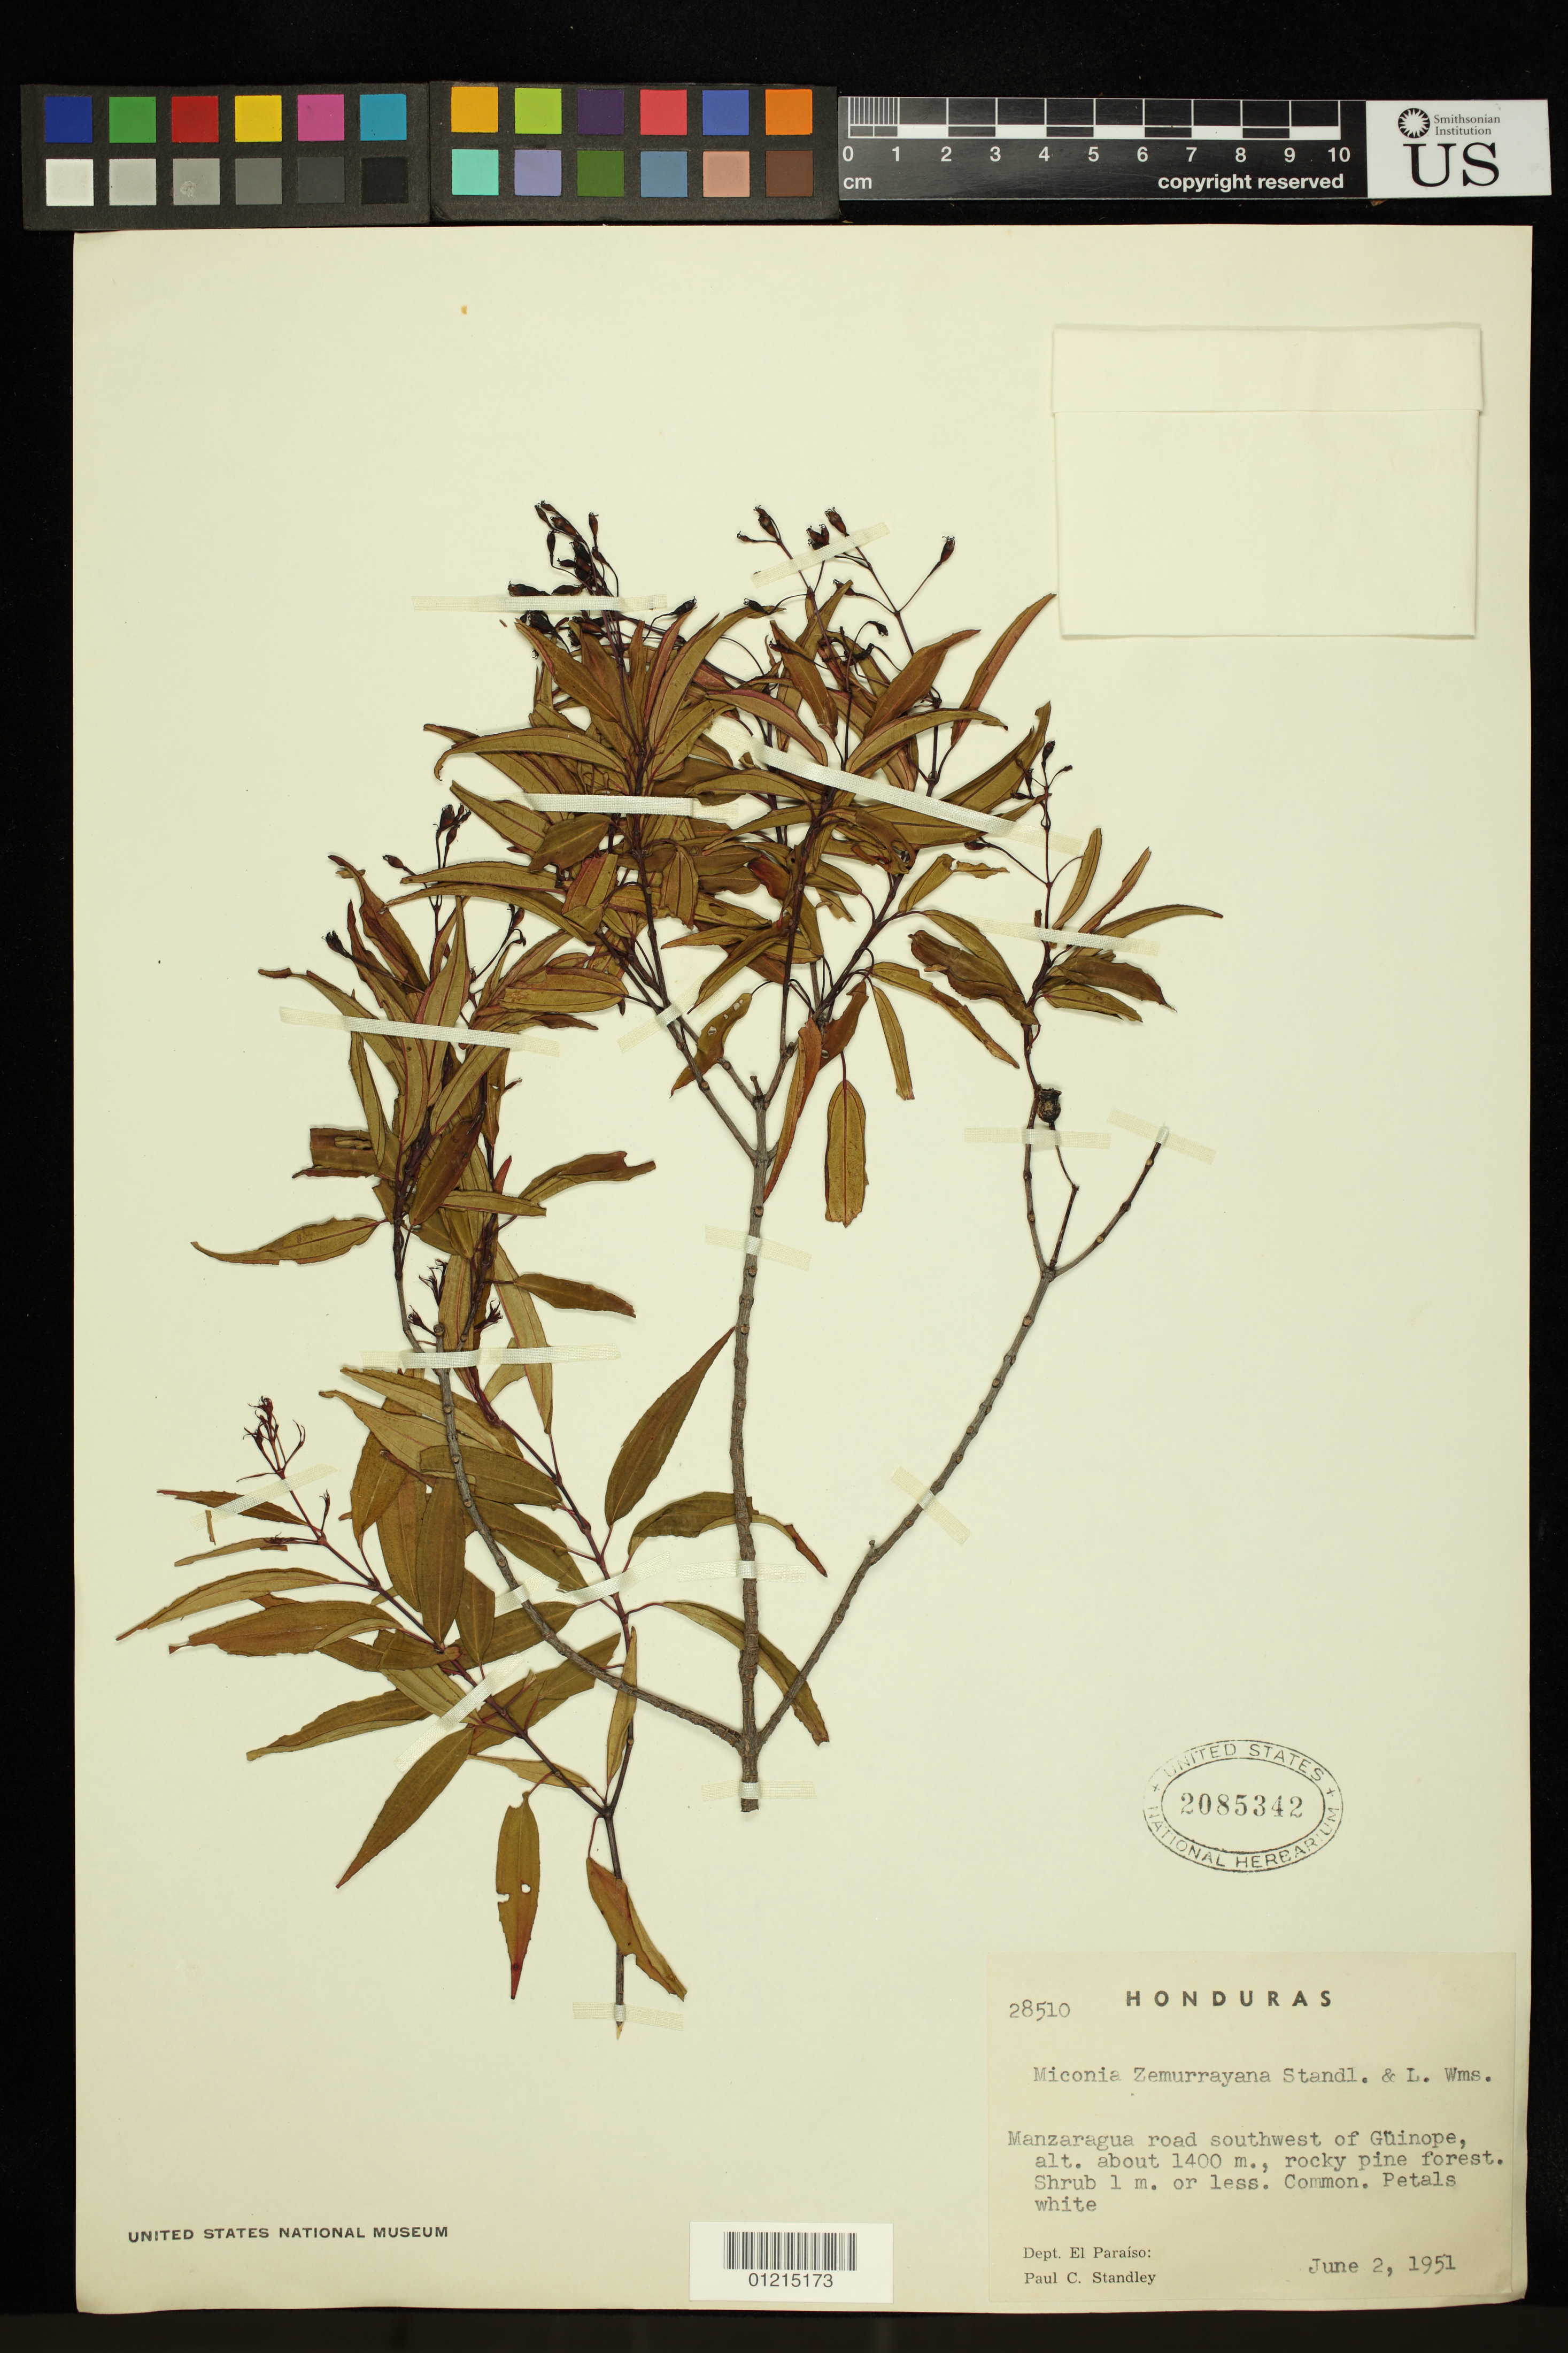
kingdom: Plantae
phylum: Tracheophyta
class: Magnoliopsida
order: Myrtales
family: Melastomataceae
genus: Miconia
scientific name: Miconia zemurrayana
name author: Standl. & L.O. Williams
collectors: P. C. Standley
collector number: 28510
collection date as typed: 2 Jun 1951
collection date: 1951-06-02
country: Honduras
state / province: El Paraíso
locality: Manzaragua Road SW of Güinope,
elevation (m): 1400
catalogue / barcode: US 2085342